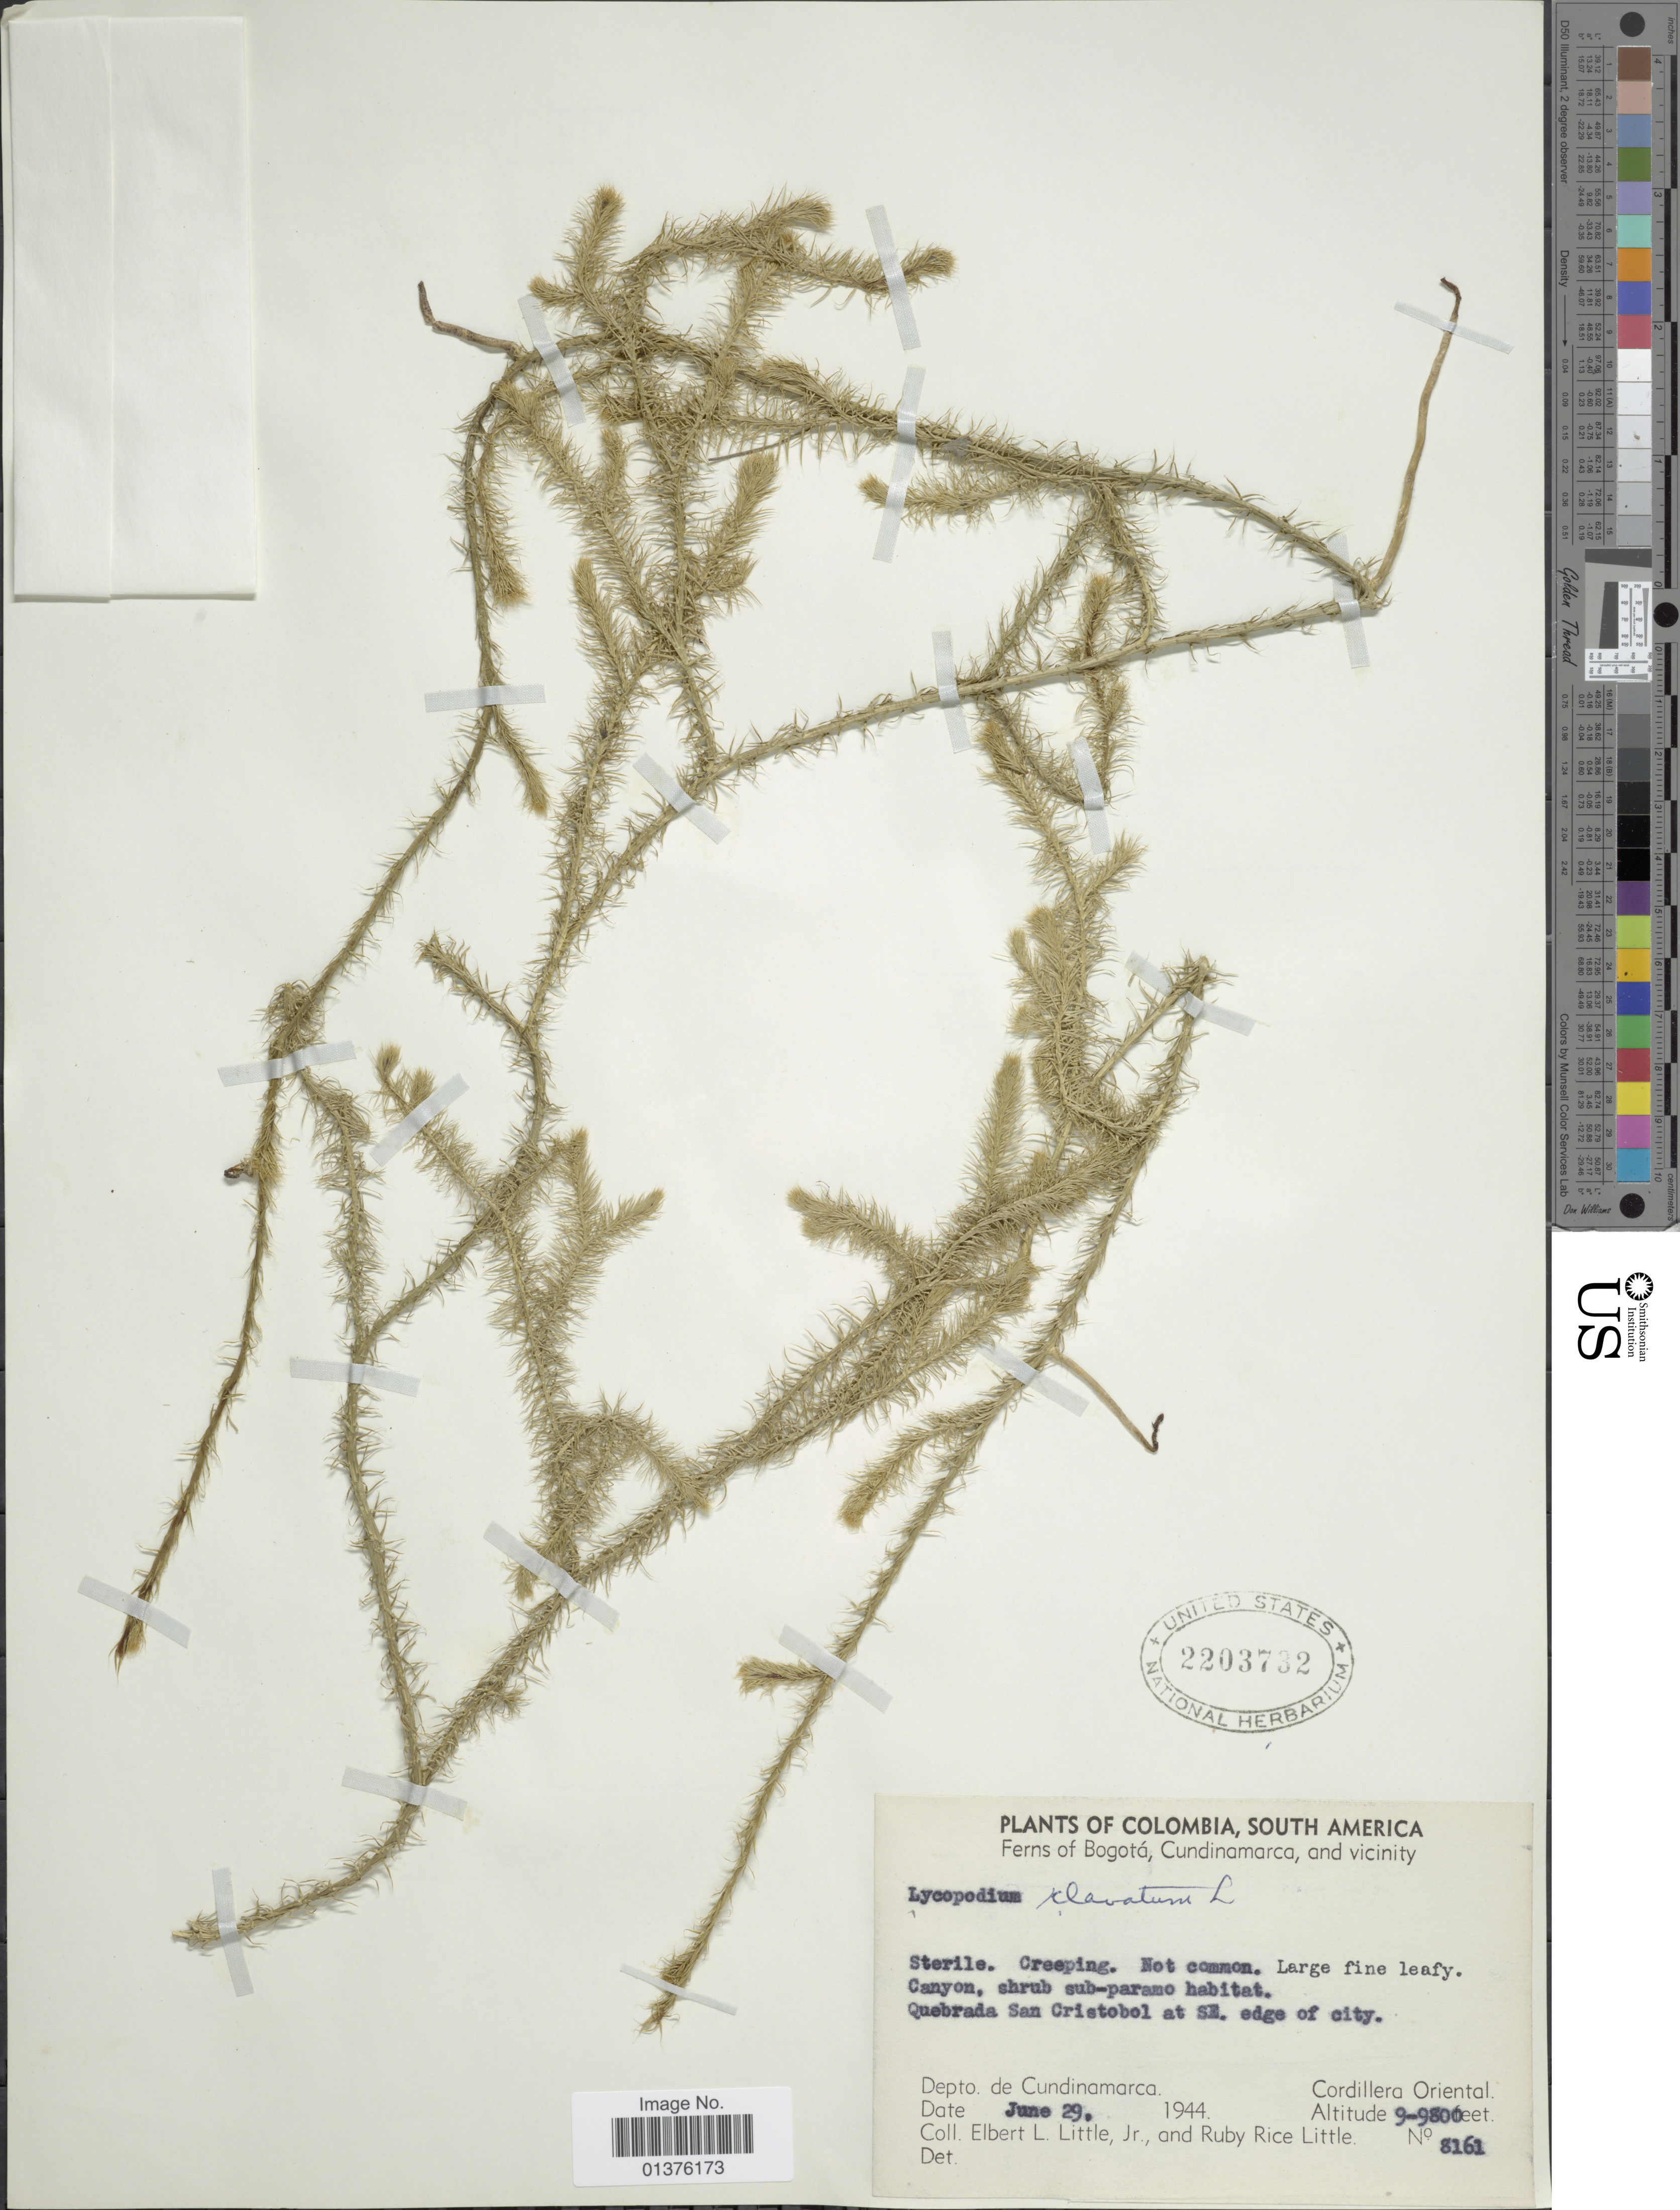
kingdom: Plantae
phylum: Tracheophyta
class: Lycopodiopsida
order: Lycopodiales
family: Lycopodiaceae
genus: Lycopodium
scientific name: Lycopodium clavatum subsp. clavatum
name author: L.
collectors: E. L. Little & R. R. Little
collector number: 8161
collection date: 1944-06-29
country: Colombia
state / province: Cundinamarca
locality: Quebrada San Cristobal at SE, edge of city, Depto de Cundinamarca, Cordillera Oriental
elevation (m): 2743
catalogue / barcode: US 2203732